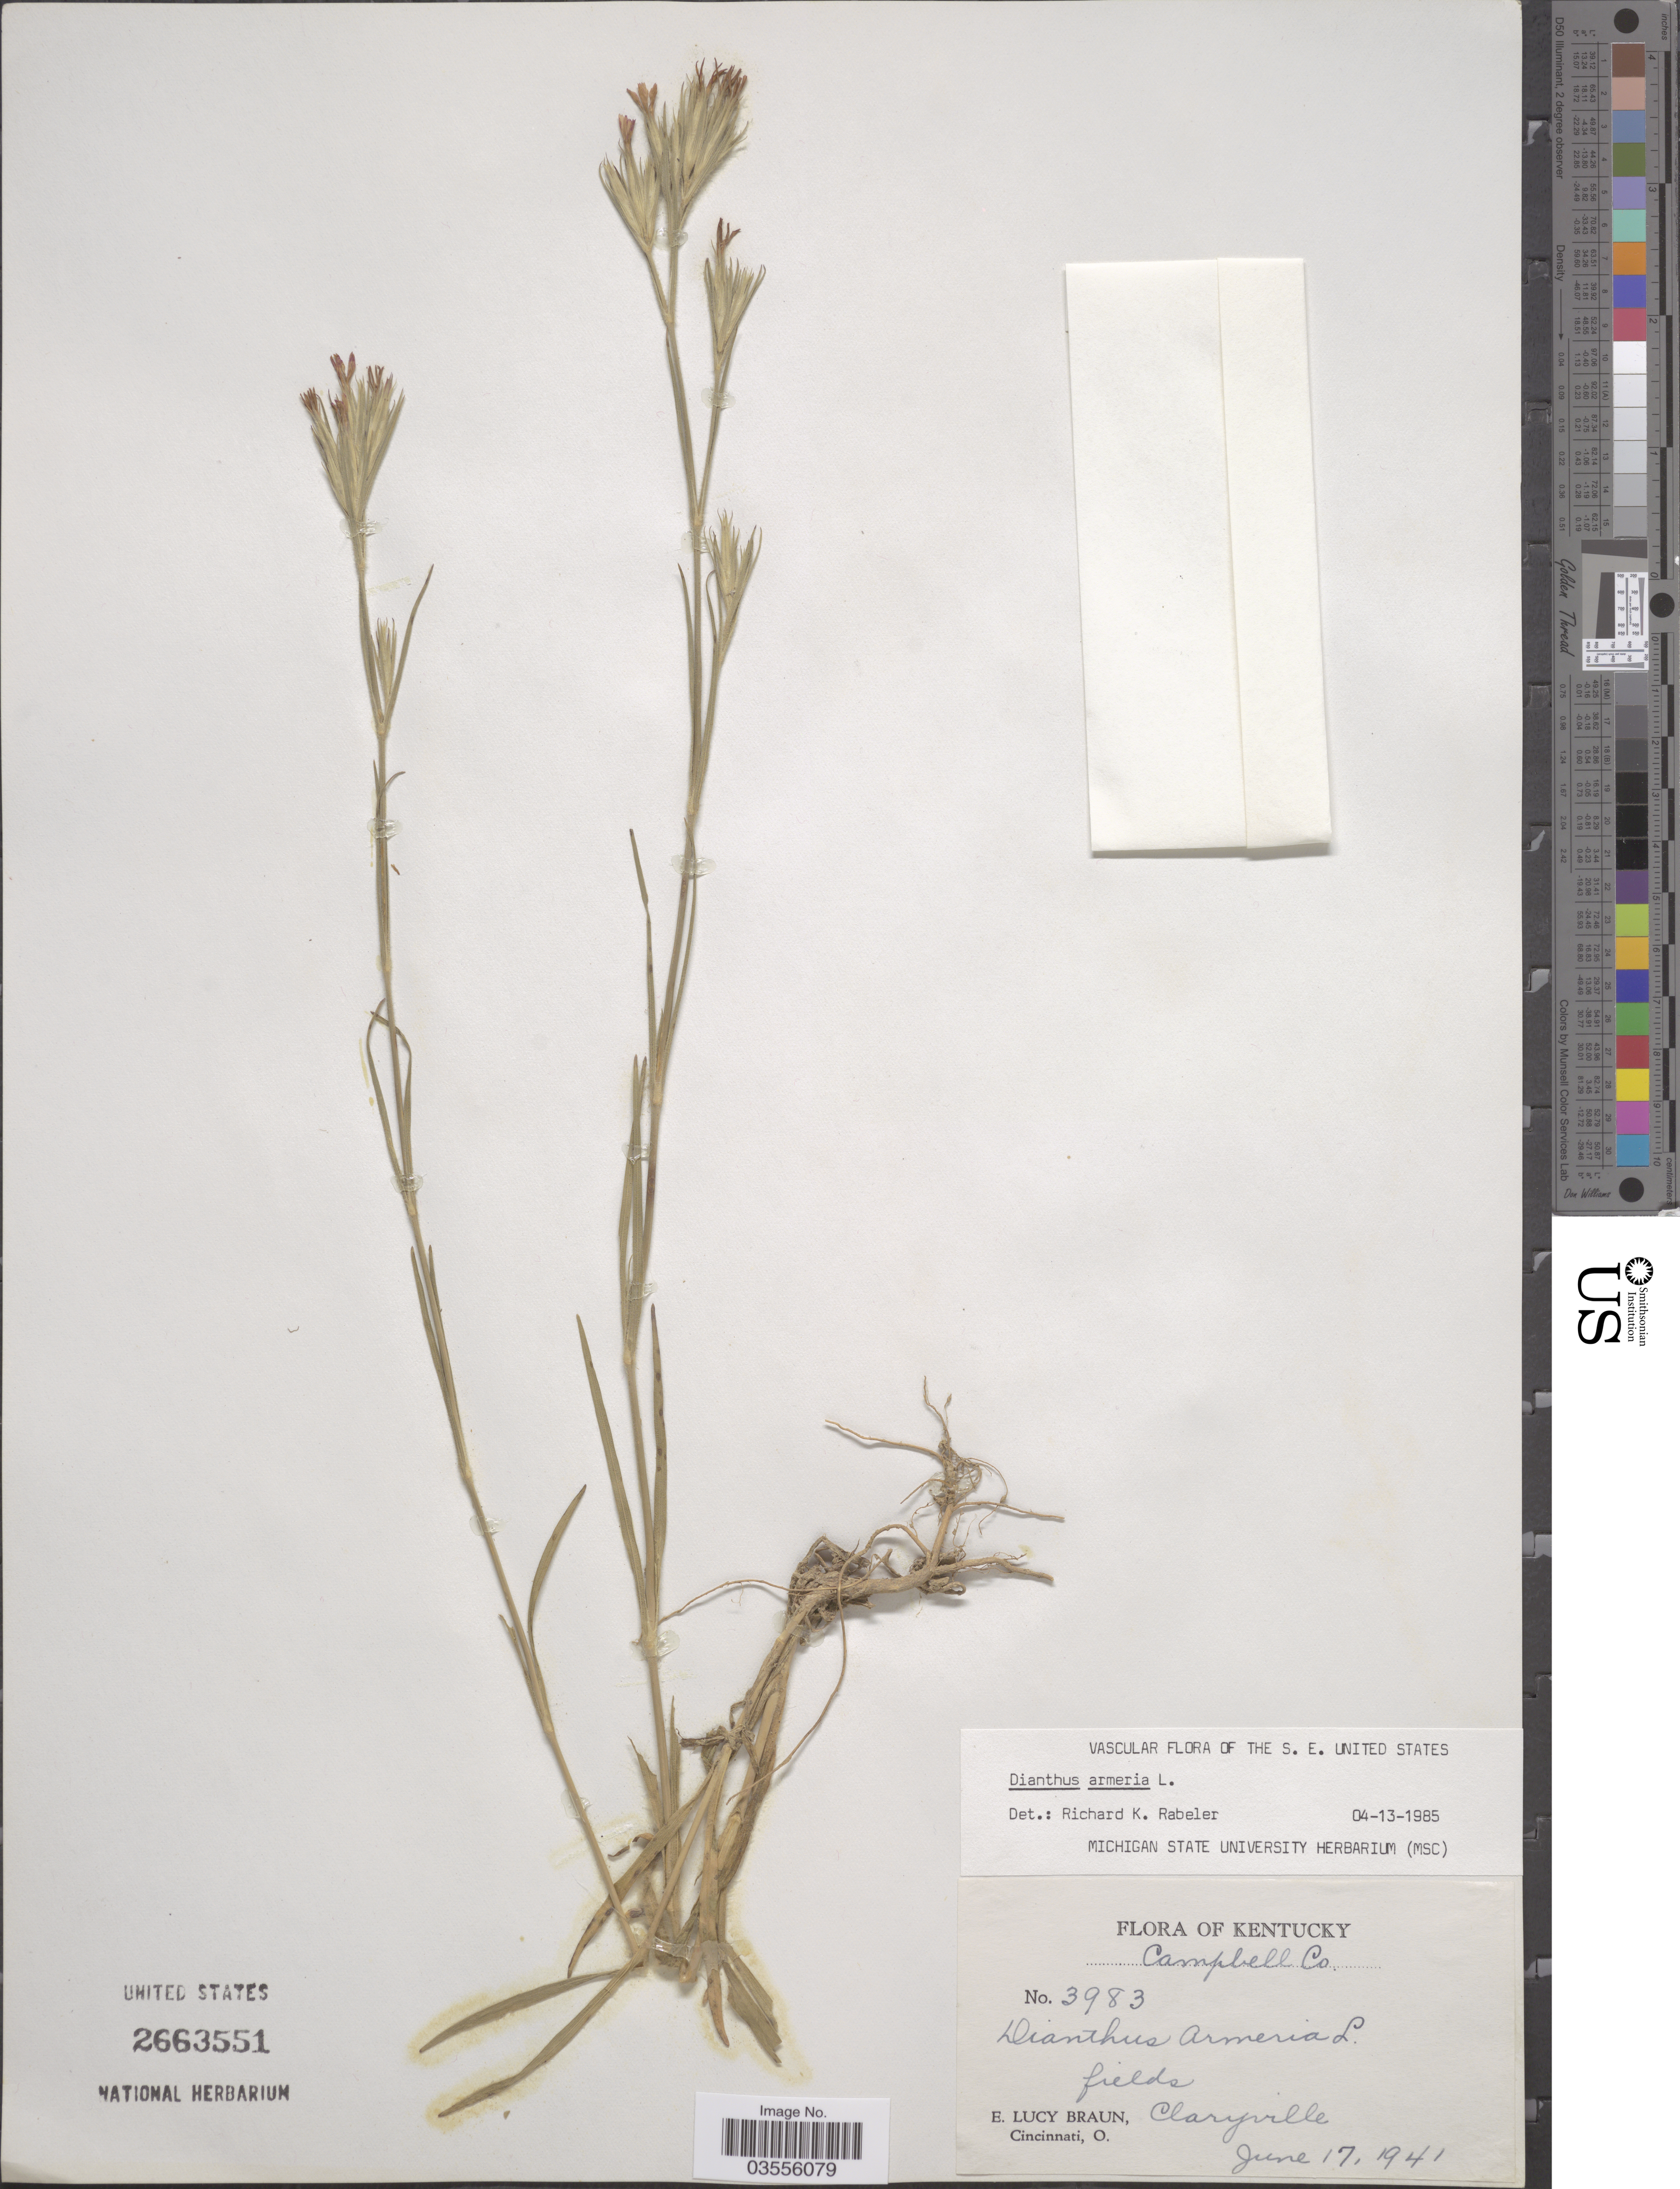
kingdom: Plantae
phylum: Tracheophyta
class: Magnoliopsida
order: Caryophyllales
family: Caryophyllaceae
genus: Dianthus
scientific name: Dianthus armeria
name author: L.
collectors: E. L. Braun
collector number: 3983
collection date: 1941-06-17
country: United States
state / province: Kentucky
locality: Campbell Co. Claryville.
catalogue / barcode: US 2663551